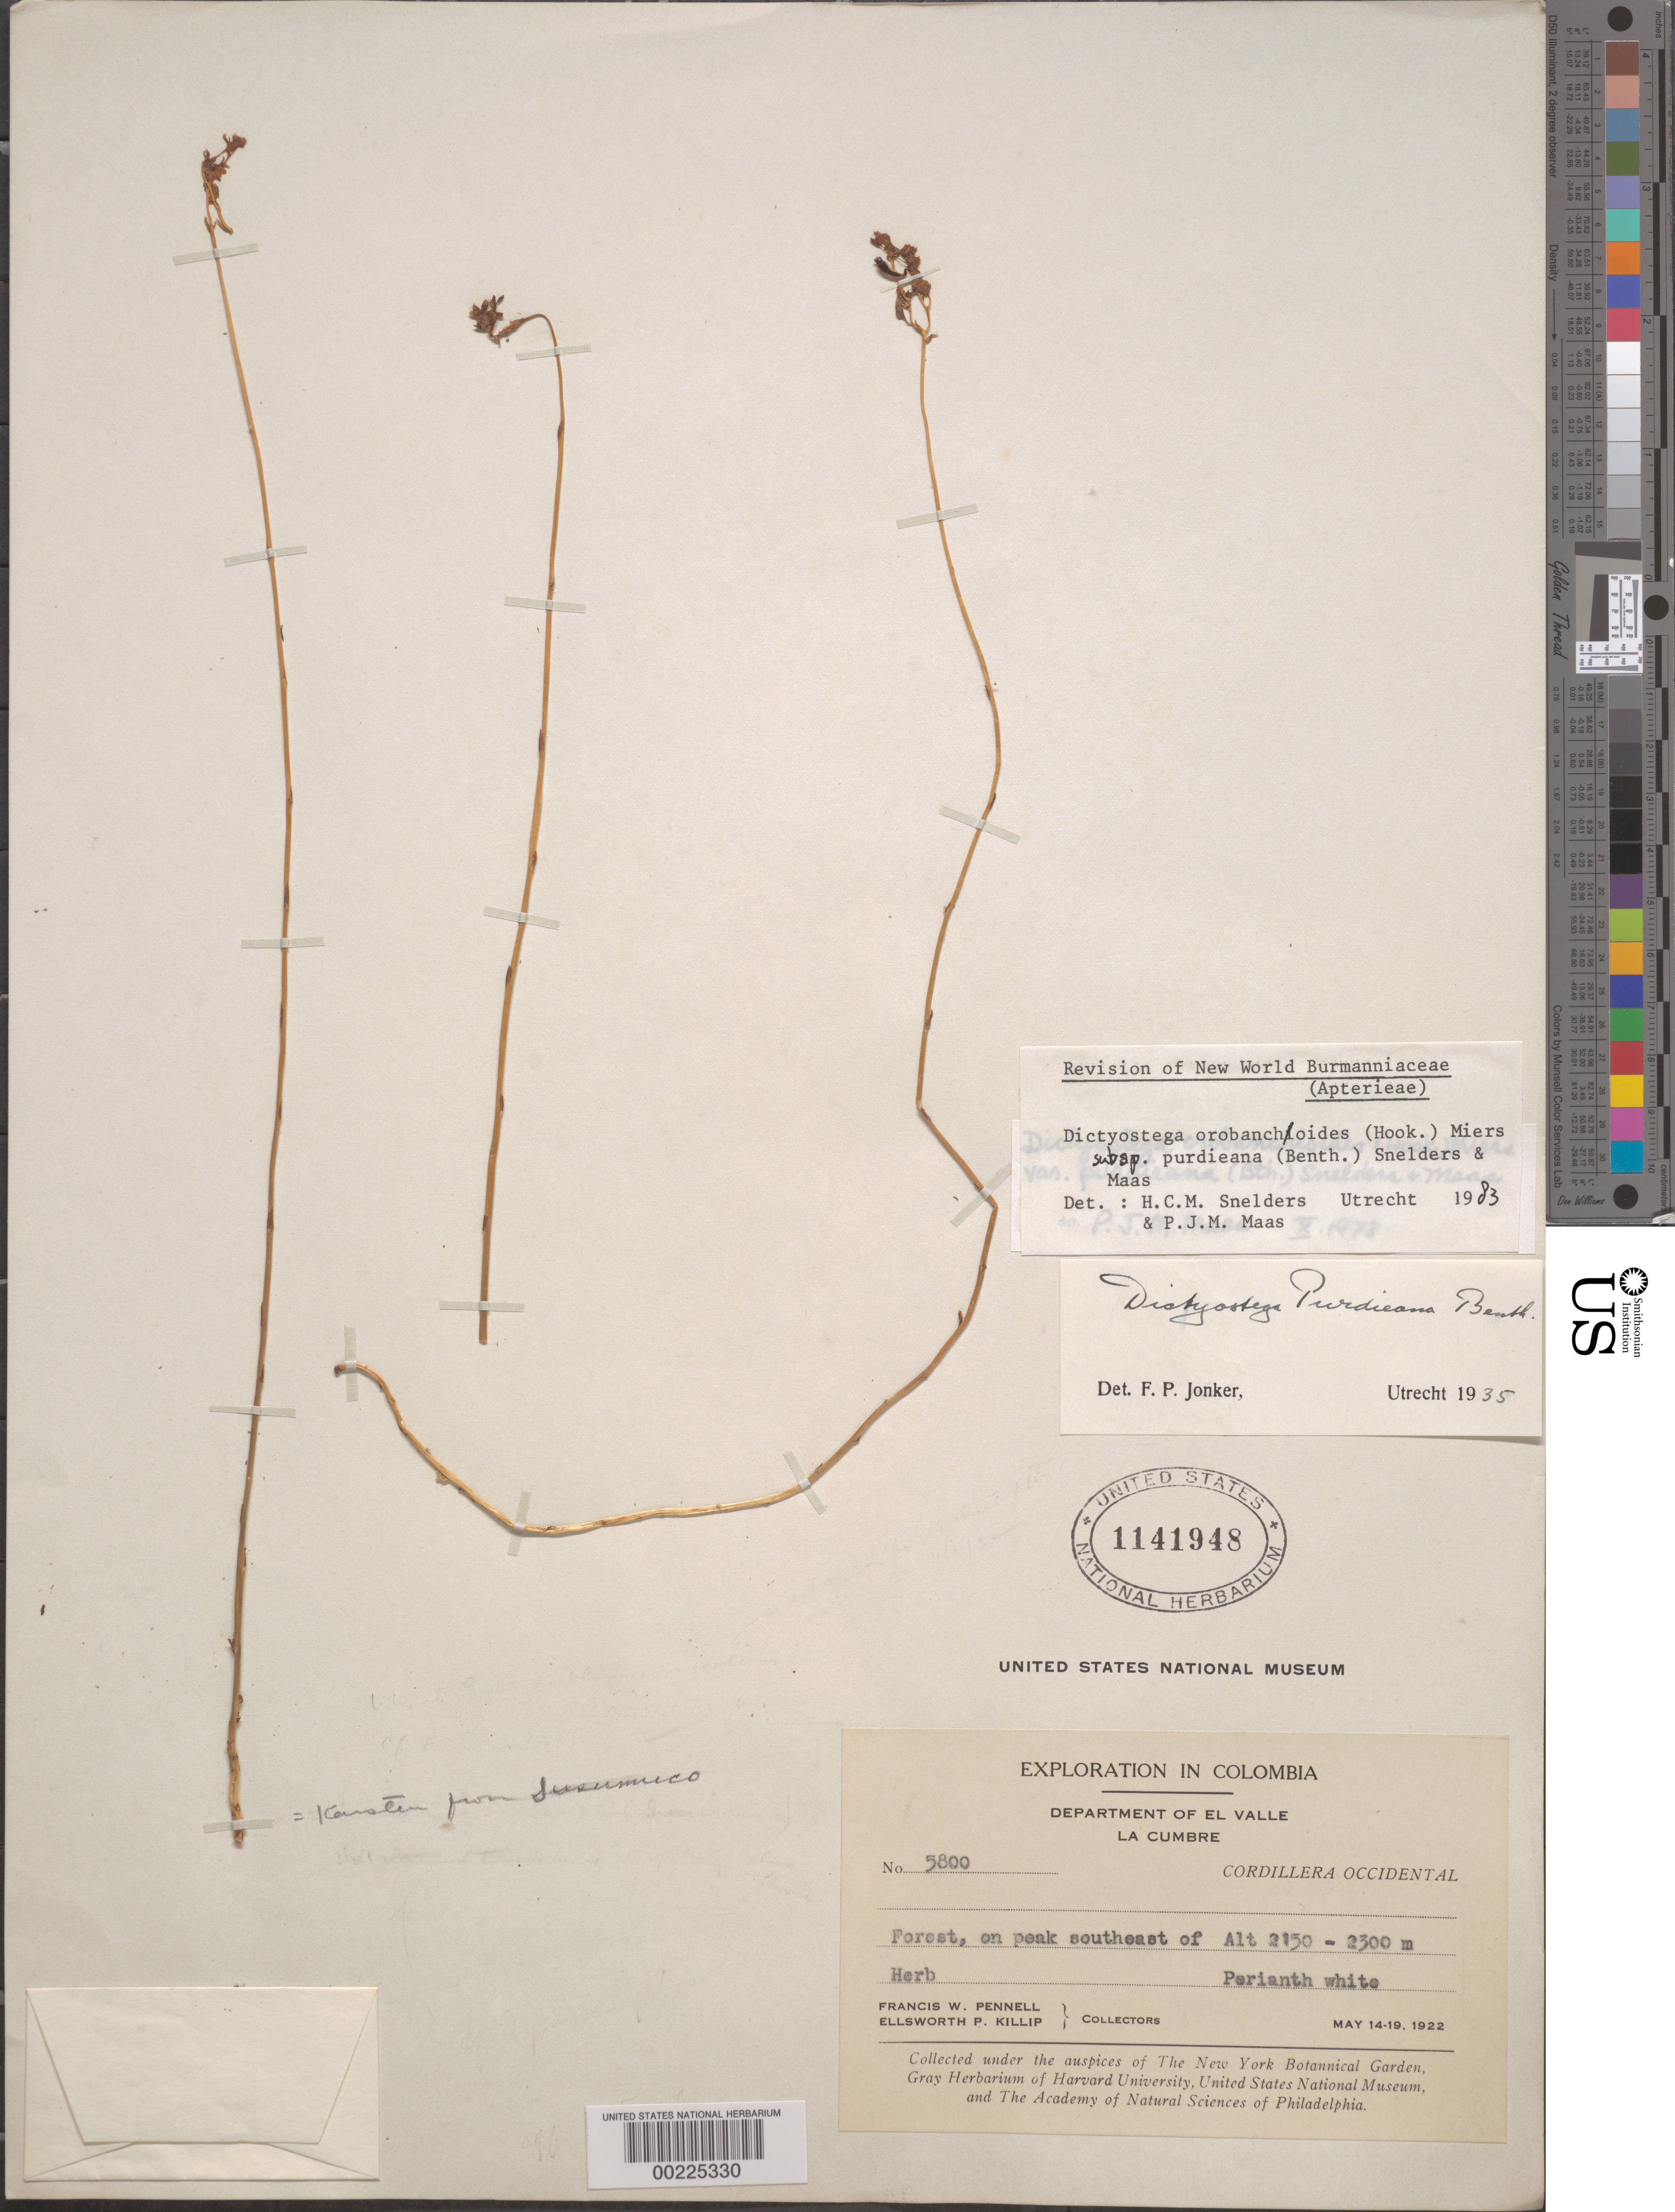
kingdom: Plantae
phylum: Tracheophyta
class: Liliopsida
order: Dioscoreales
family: Burmanniaceae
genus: Dictyostega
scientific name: Dictyostega orobanchoides subsp. purdieana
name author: (Benth.) Snelders & Maas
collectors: F. W. Pennell & E. P. Killip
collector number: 5800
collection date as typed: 14 May 1922 to 19 May 1922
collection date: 1922-05-14/1922-05-19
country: Colombia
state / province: Valle del Cauca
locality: Cordillera Occidental; on peak SE of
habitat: Forest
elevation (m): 2150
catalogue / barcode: US 1141948